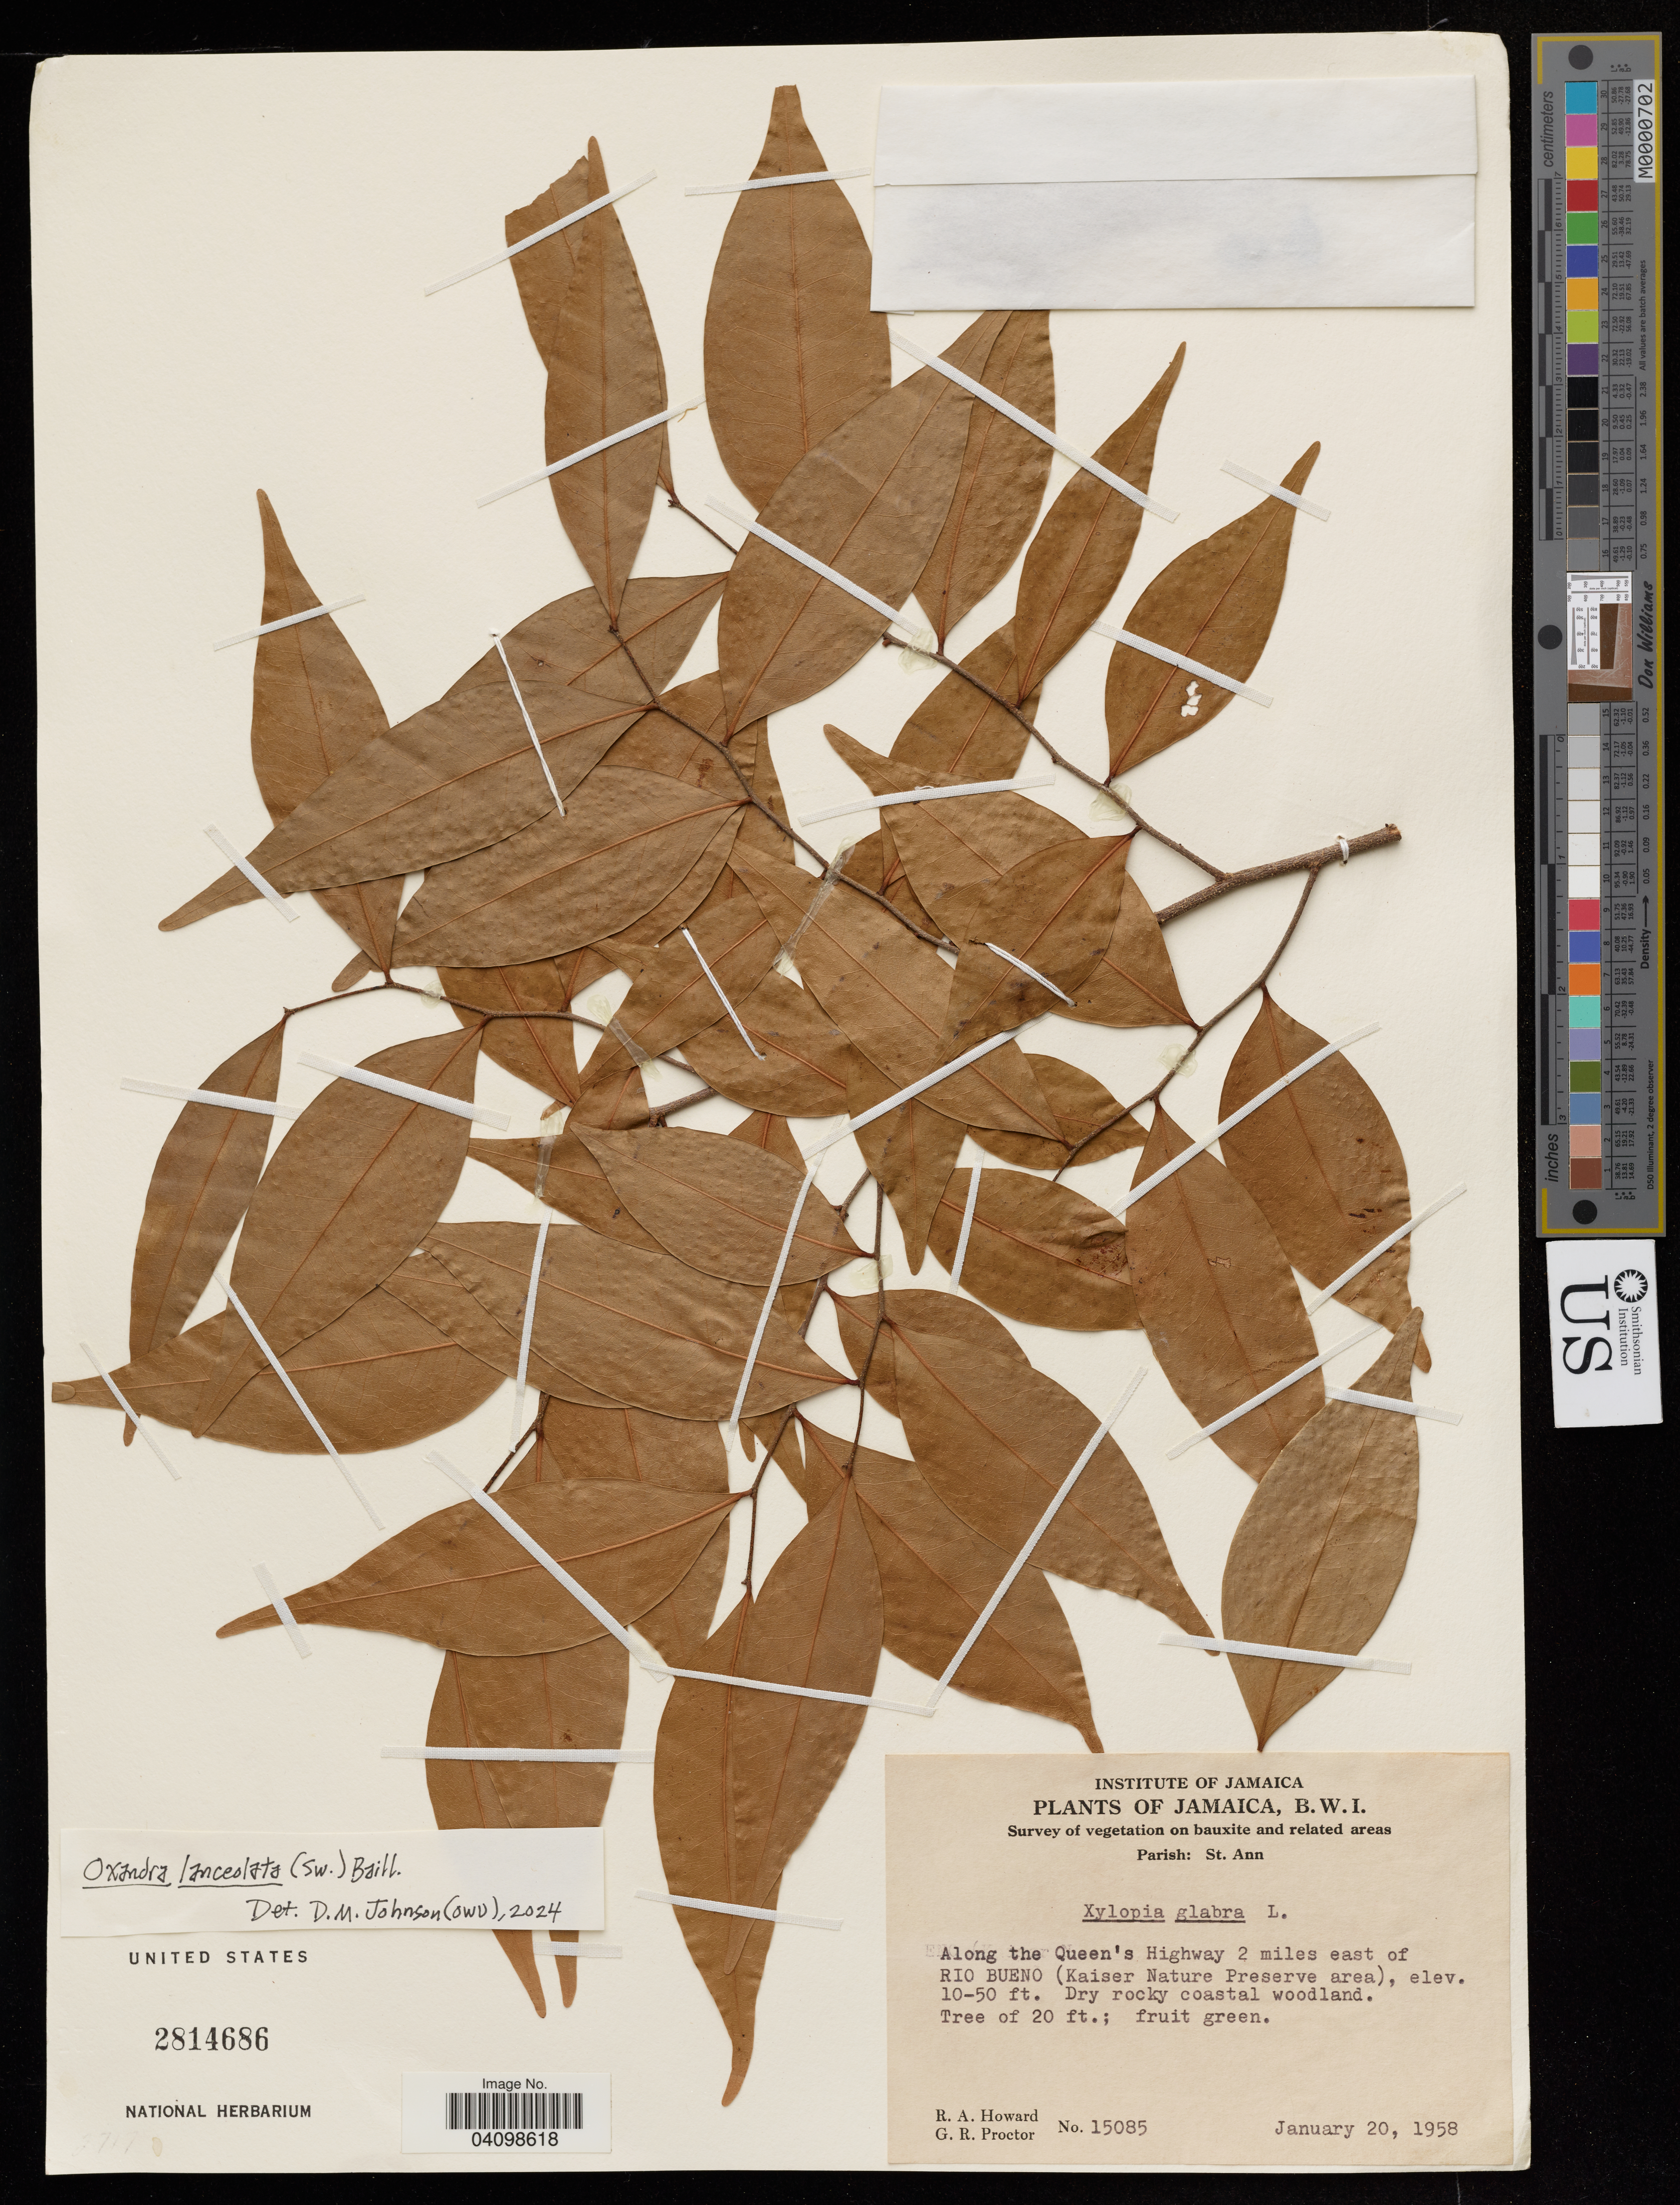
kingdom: Plantae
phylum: Tracheophyta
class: Magnoliopsida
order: Magnoliales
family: Annonaceae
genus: Oxandra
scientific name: Oxandra lanceolata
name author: (Sw.) Baill.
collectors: R. A. Howard & G. Proctor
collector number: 15085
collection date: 1958-01-20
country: Jamaica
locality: B.W.I. Along the Queen's Highway 2 miles east of RIO BUENO (Kaiser Nature Preserve area).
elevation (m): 3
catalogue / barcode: US 2814686